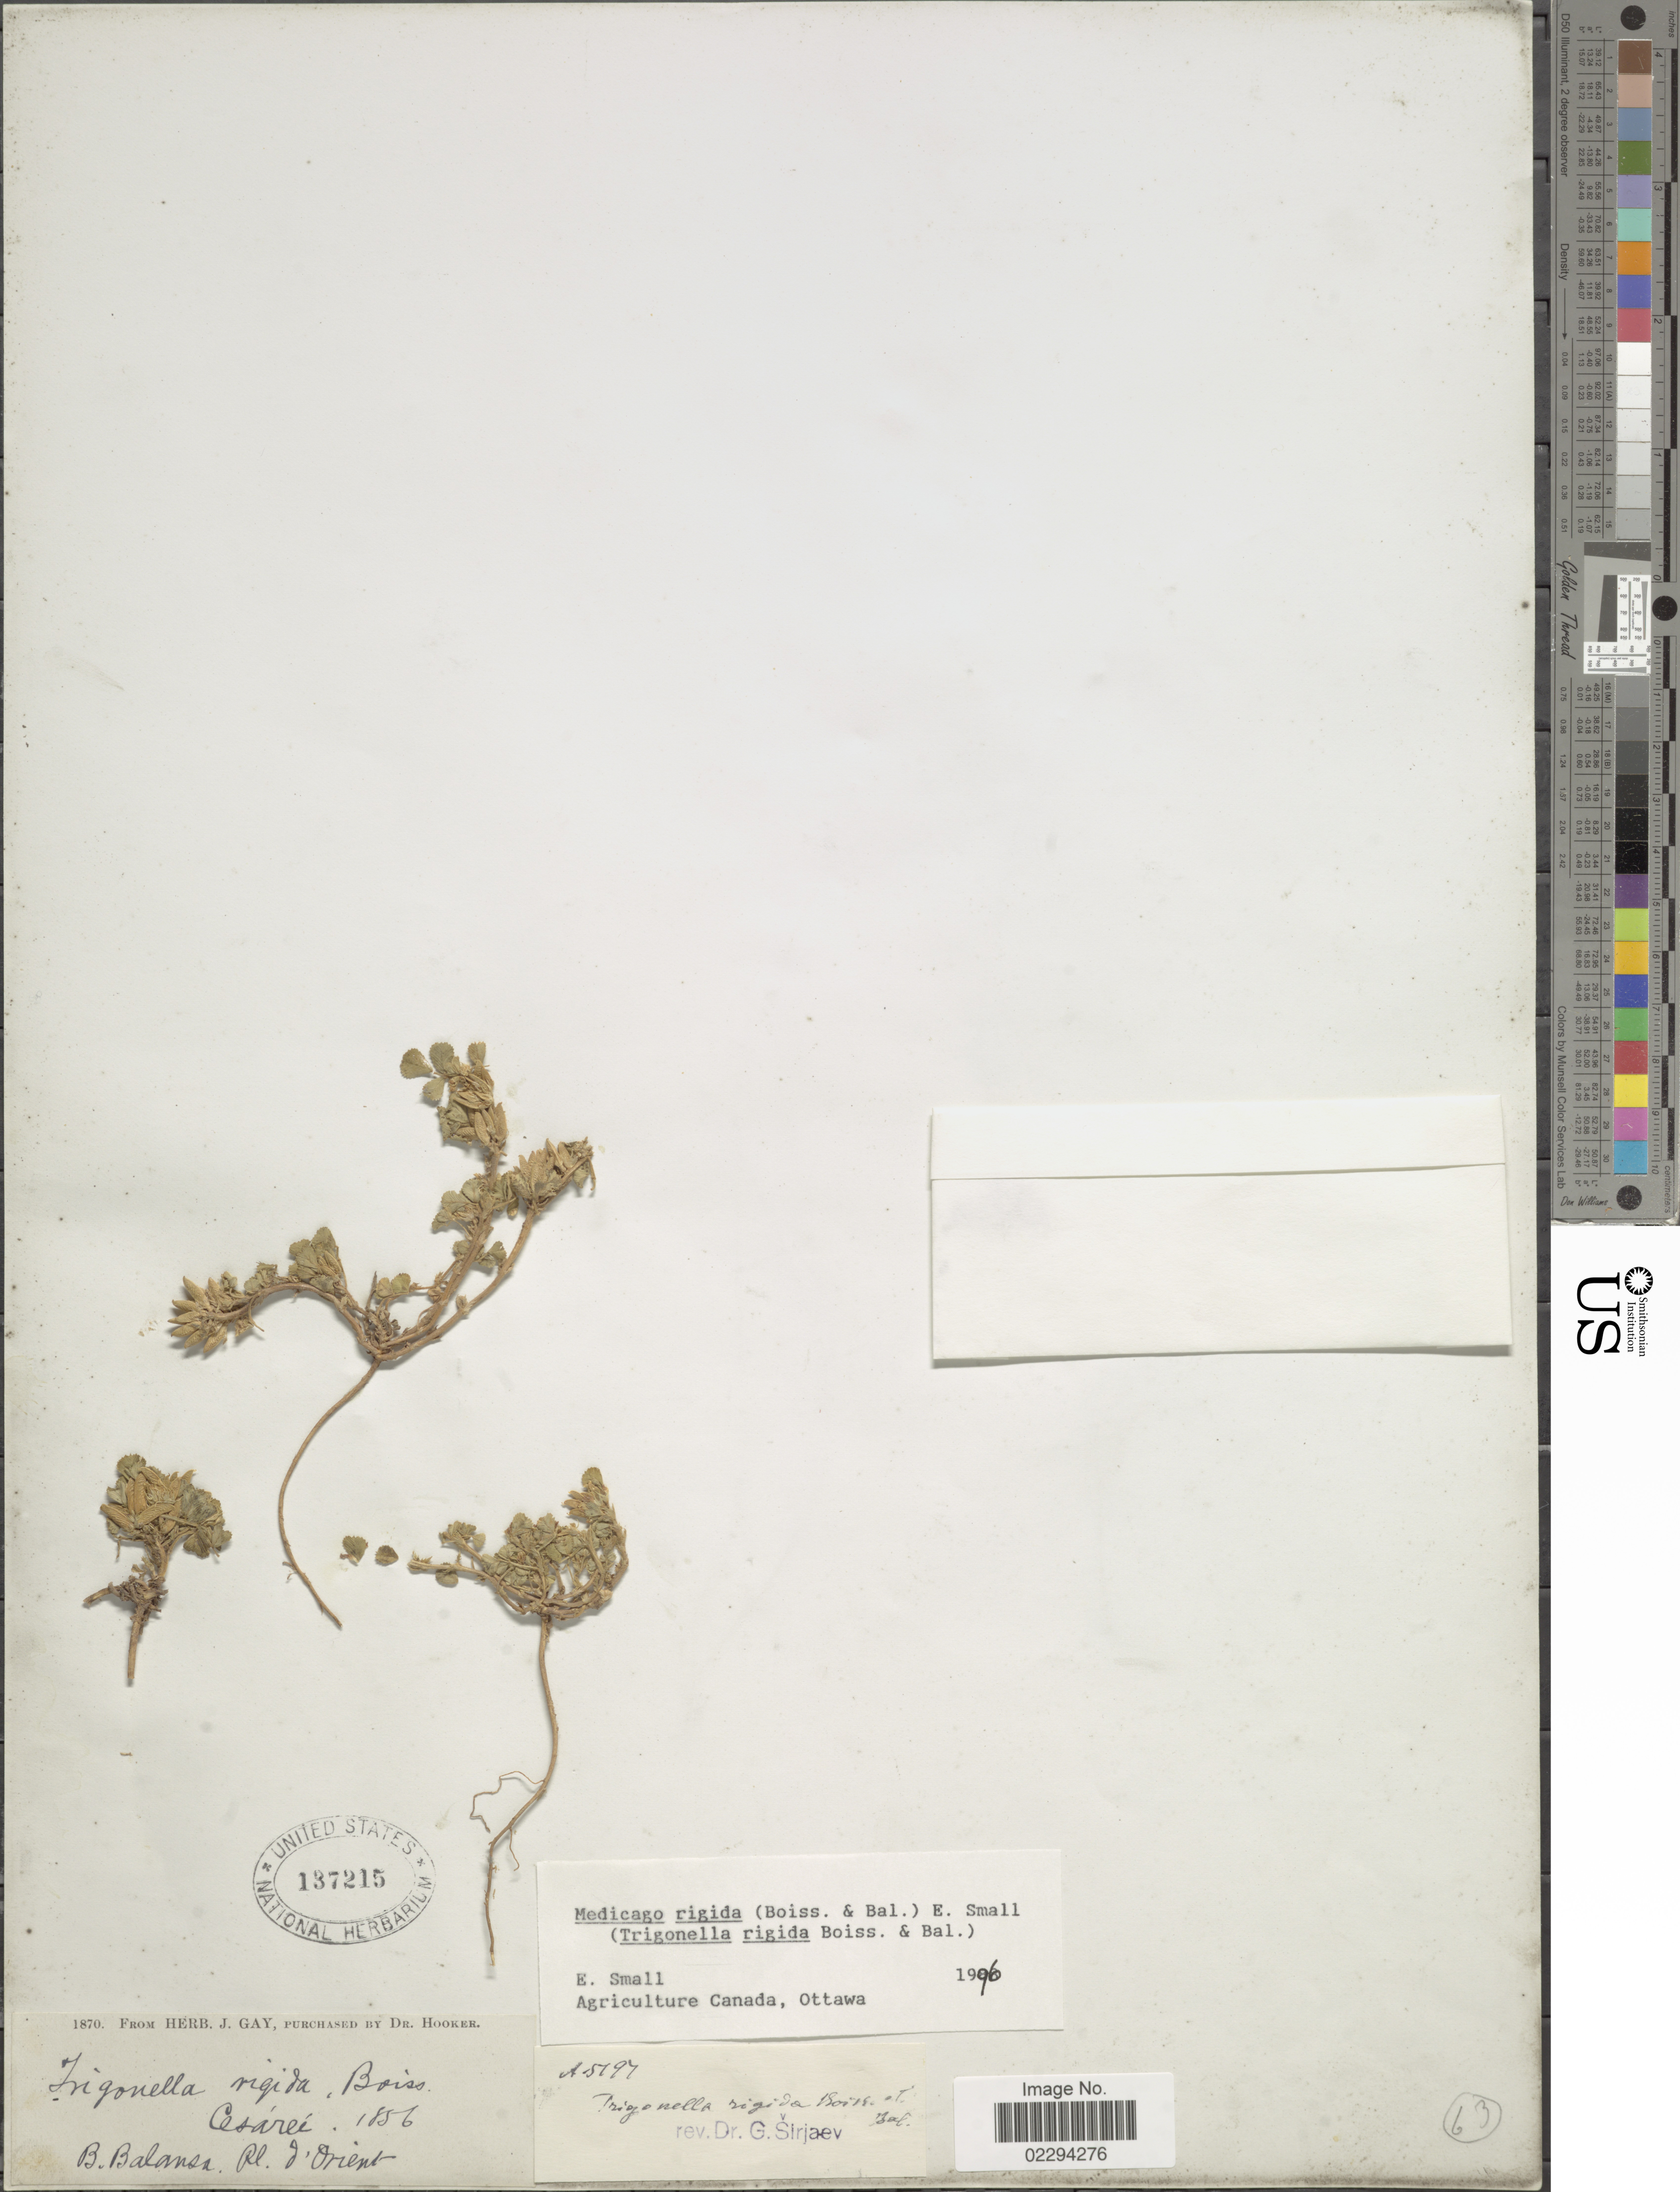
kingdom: Plantae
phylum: Tracheophyta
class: Magnoliopsida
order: Fabales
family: Fabaceae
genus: Medicago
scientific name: Medicago rigida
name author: (Boiss. & Balansa) Small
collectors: B. Balansa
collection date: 1856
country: Turkey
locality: Cesarei, Rl. d'Orient. [interpreted]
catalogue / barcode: US 137215